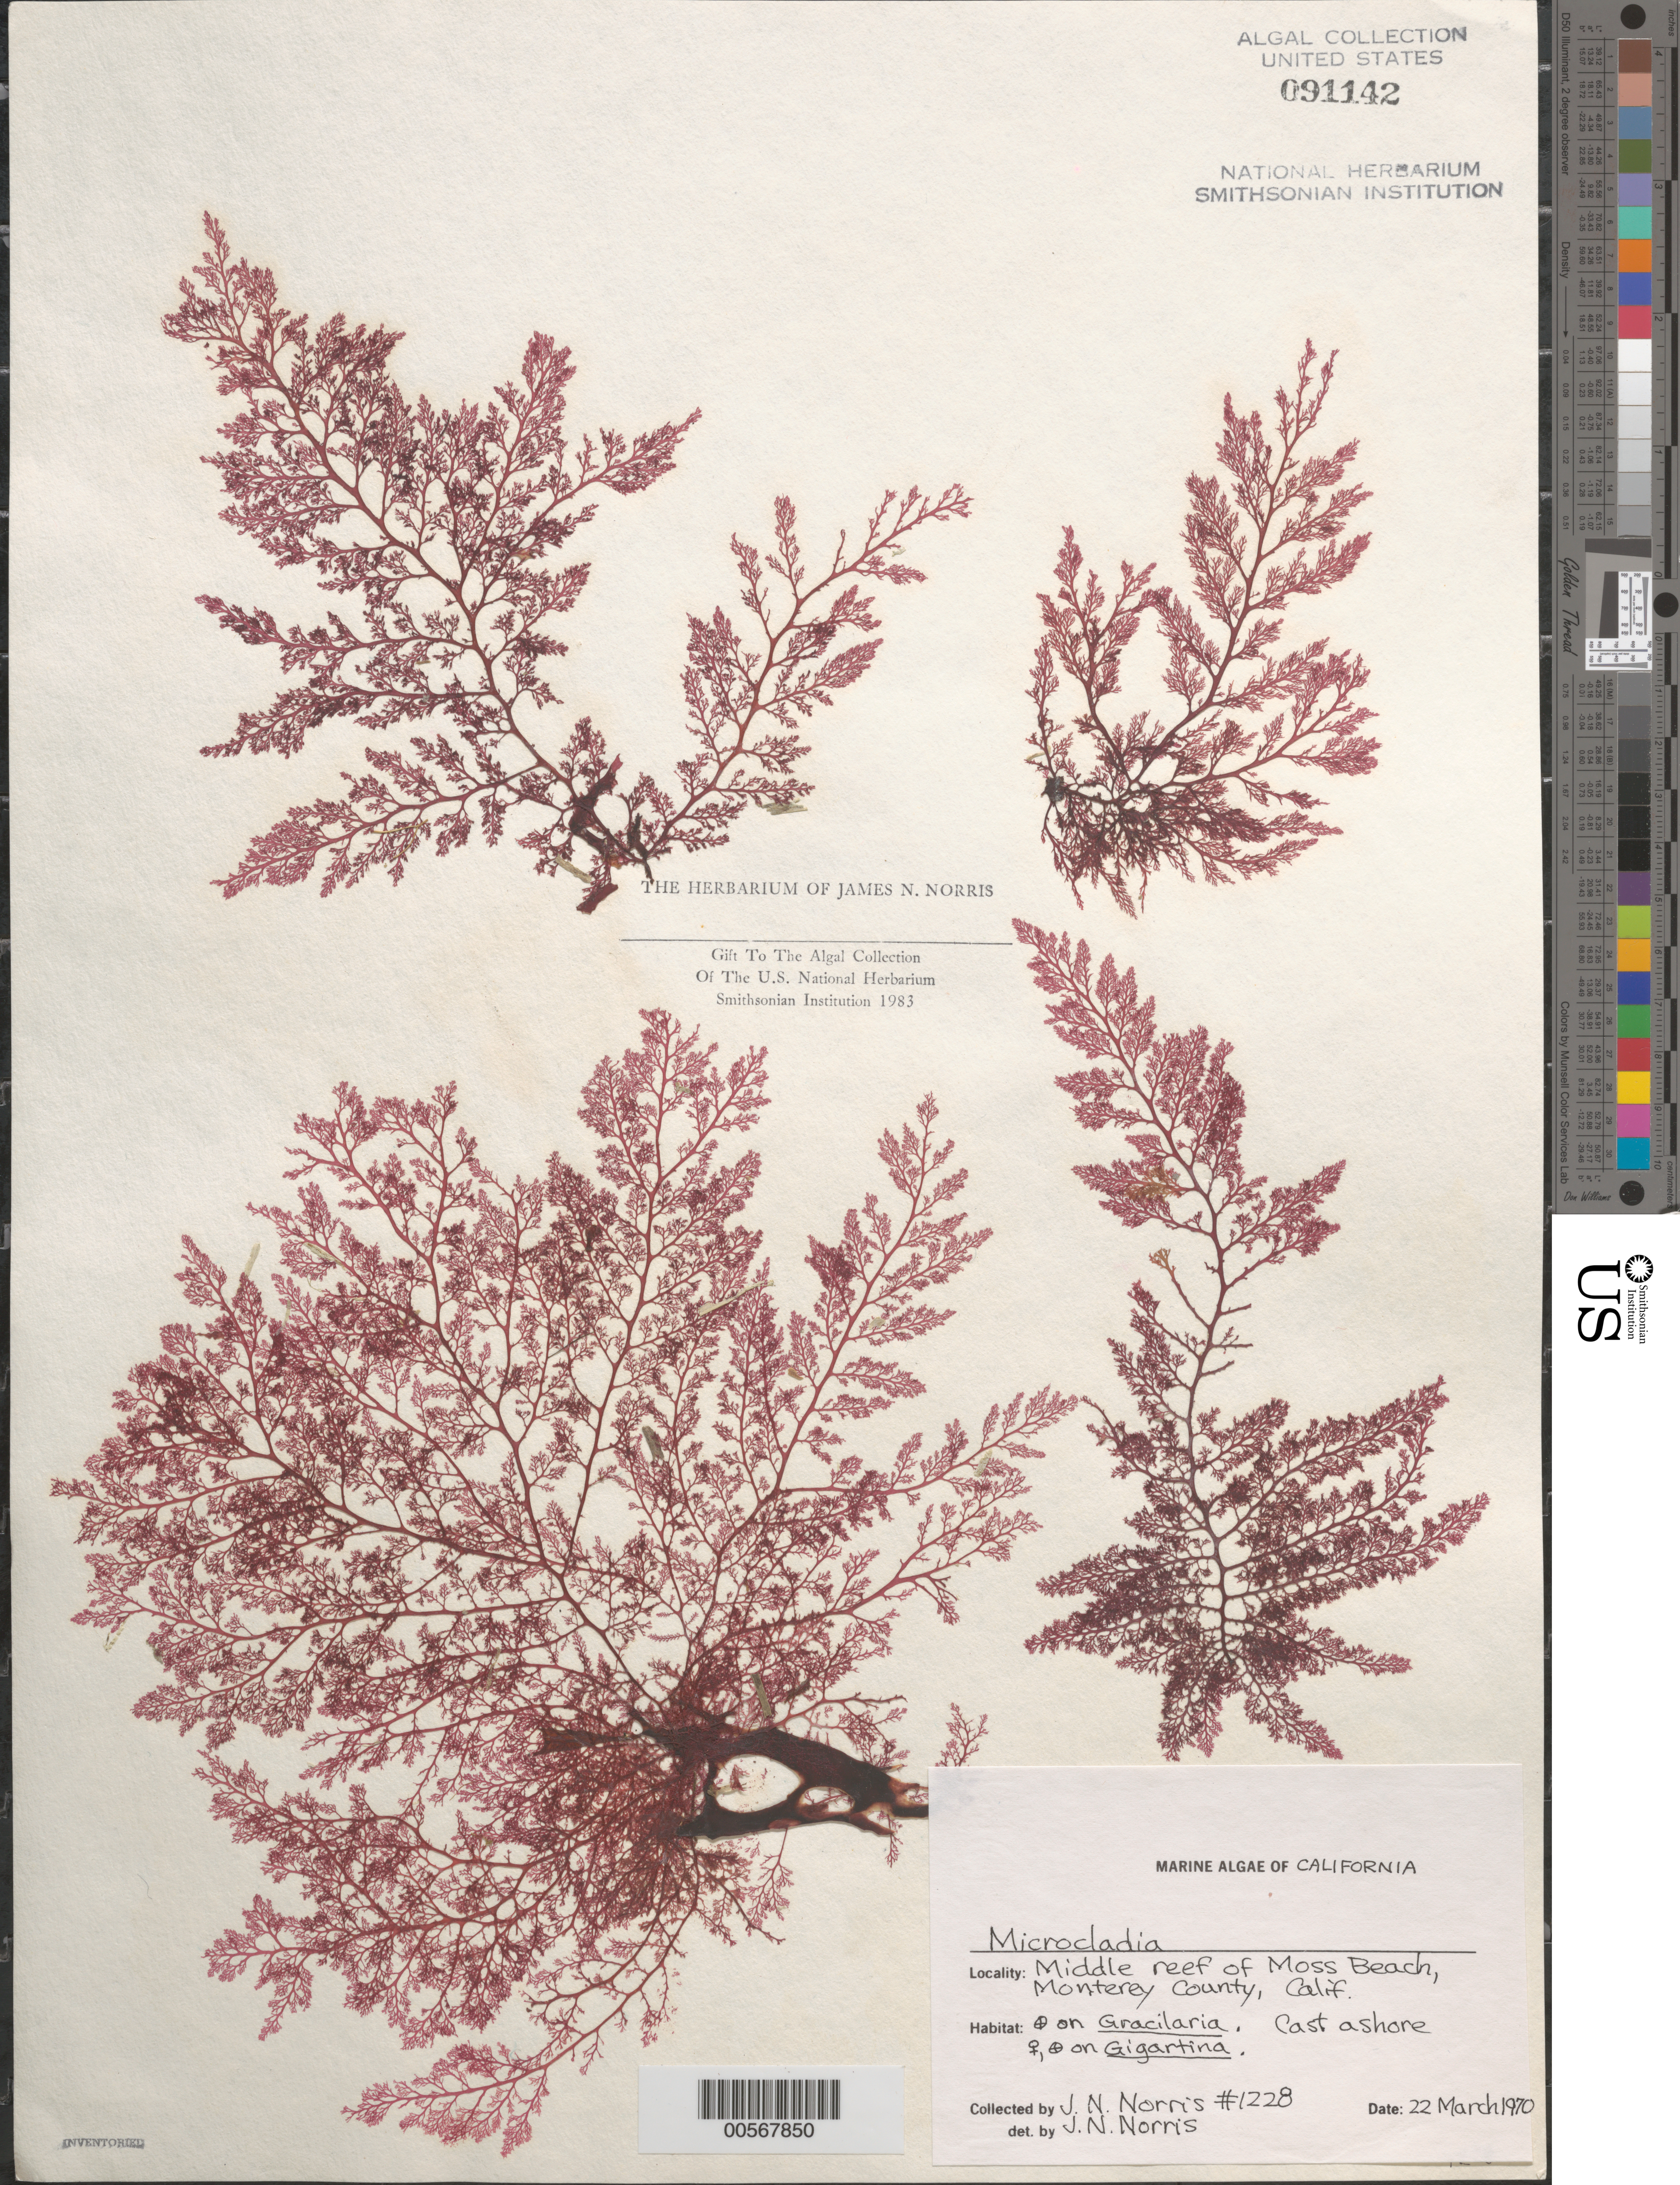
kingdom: Plantae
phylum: Rhodophyta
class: Florideophyceae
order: Ceramiales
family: Ceramiaceae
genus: Microcladia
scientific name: Microcladia sp.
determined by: Norris, James N.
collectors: J. N. Norris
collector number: JN-1228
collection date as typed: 22 Mar 1970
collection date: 1970-03-22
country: United States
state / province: California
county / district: Monterey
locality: Middle Reef of Moss Beach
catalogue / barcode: US 91142